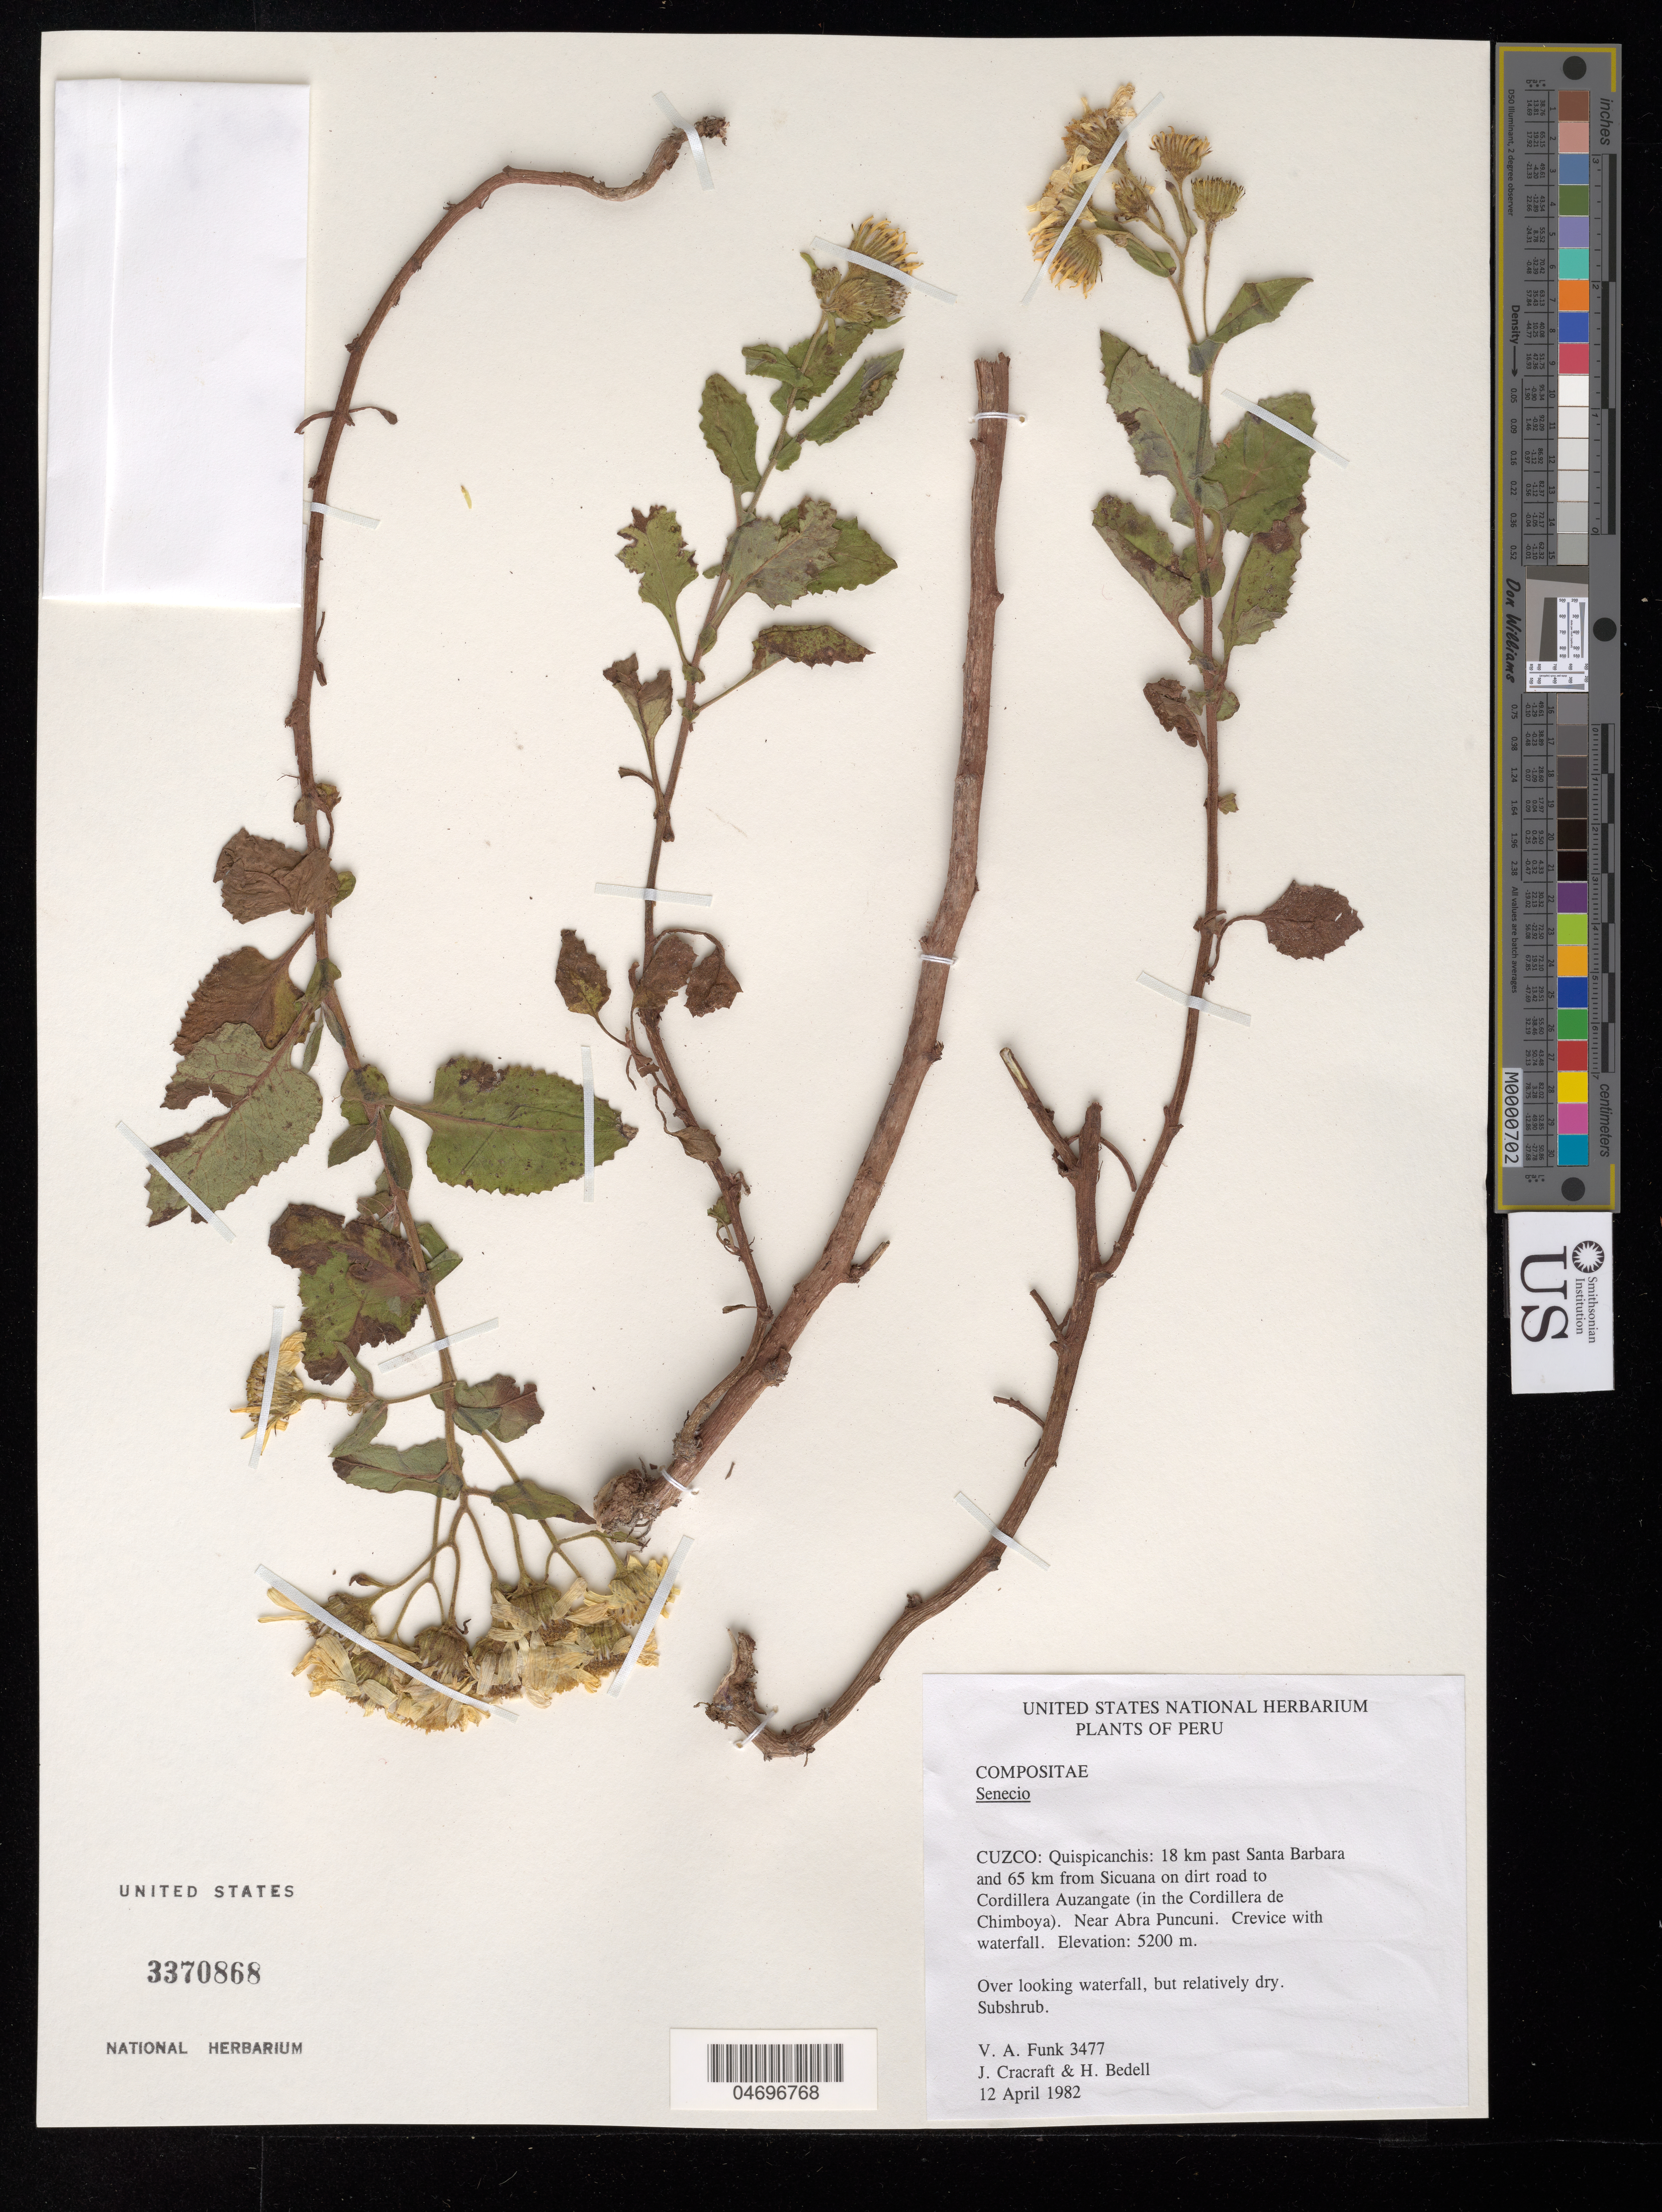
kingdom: Plantae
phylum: Tracheophyta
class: Magnoliopsida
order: Asterales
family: Asteraceae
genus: Senecio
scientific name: Senecio sp.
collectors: V. Funk, J. L. Cracraft & H. Bedell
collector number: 3477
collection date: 1982-04-12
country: Peru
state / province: Cusco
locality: Quispicanchis: 18 km past Santa Barbara and 65 km from Sicuana on dirt road to Cordillera Auzangate (in the Cordillera de Chimboya). Near Abra Puncuni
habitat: Over looking waterfall, but relatively dry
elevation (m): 5200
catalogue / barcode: US 3370868